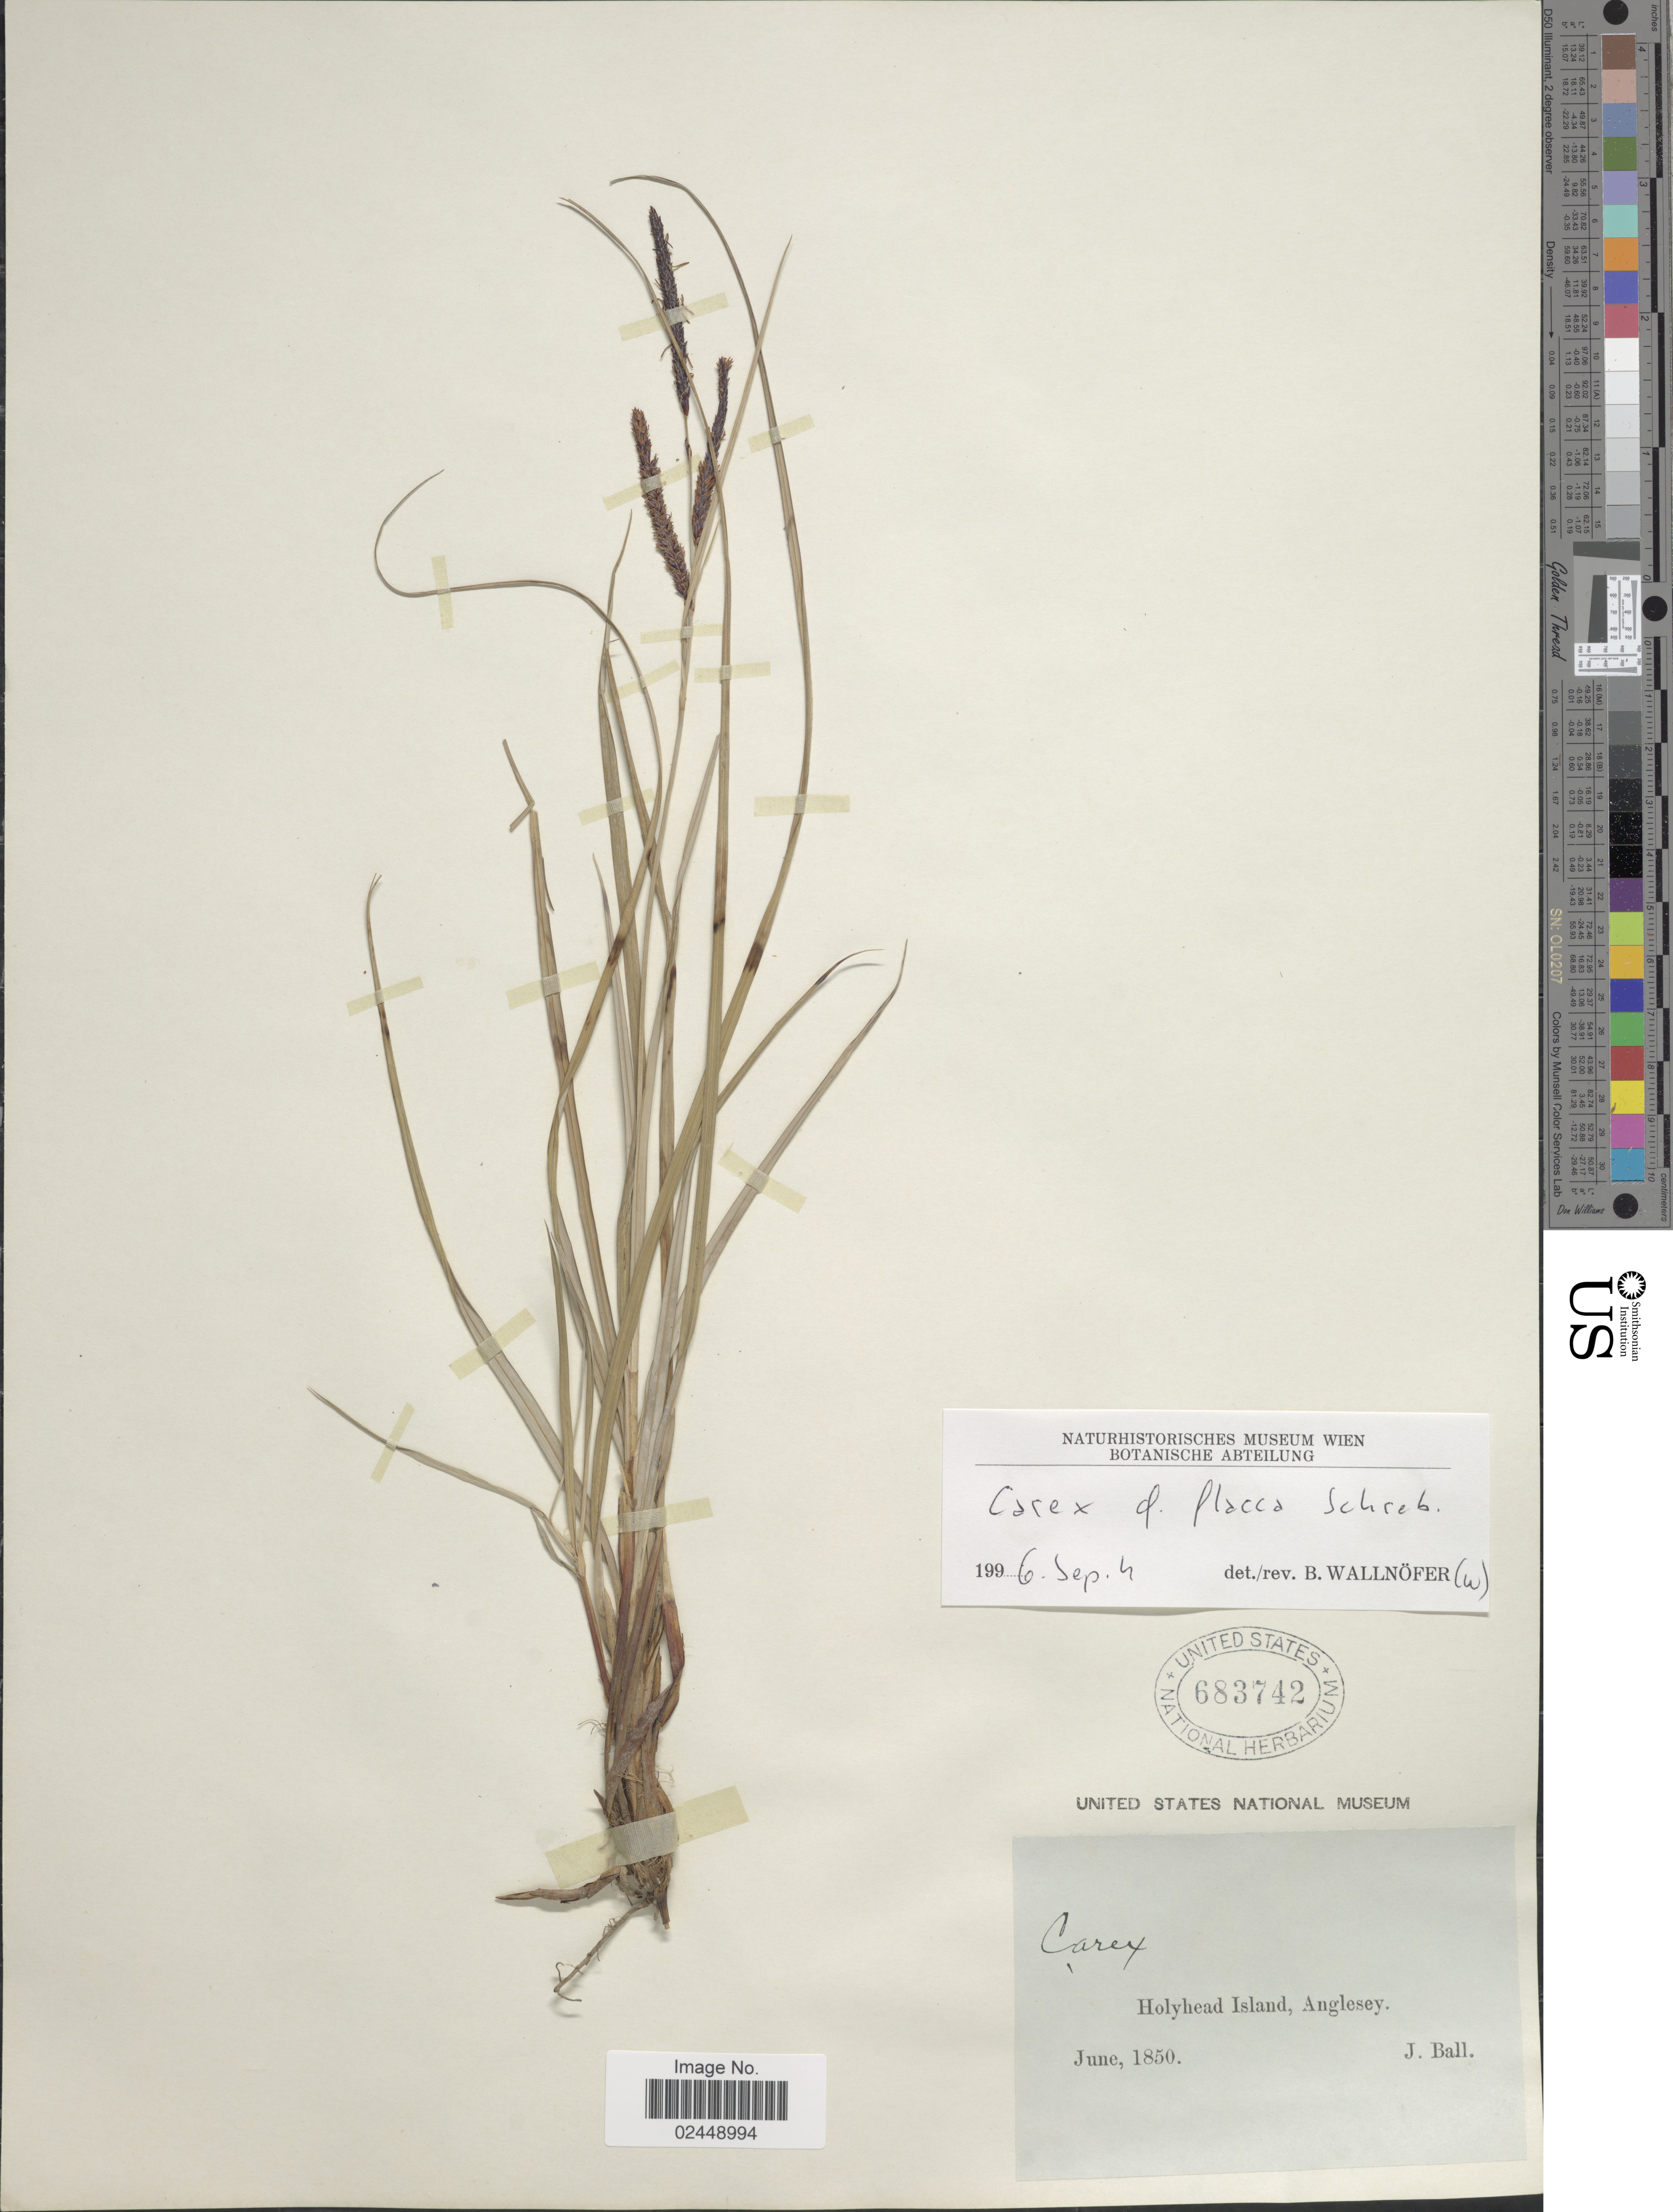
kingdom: Plantae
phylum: Tracheophyta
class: Liliopsida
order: Poales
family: Cyperaceae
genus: Carex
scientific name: Carex flacca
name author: Schreb.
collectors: J. Ball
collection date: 1850-06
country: United Kingdom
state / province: Wales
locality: Holyhead Island, Anglesey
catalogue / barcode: US 683742